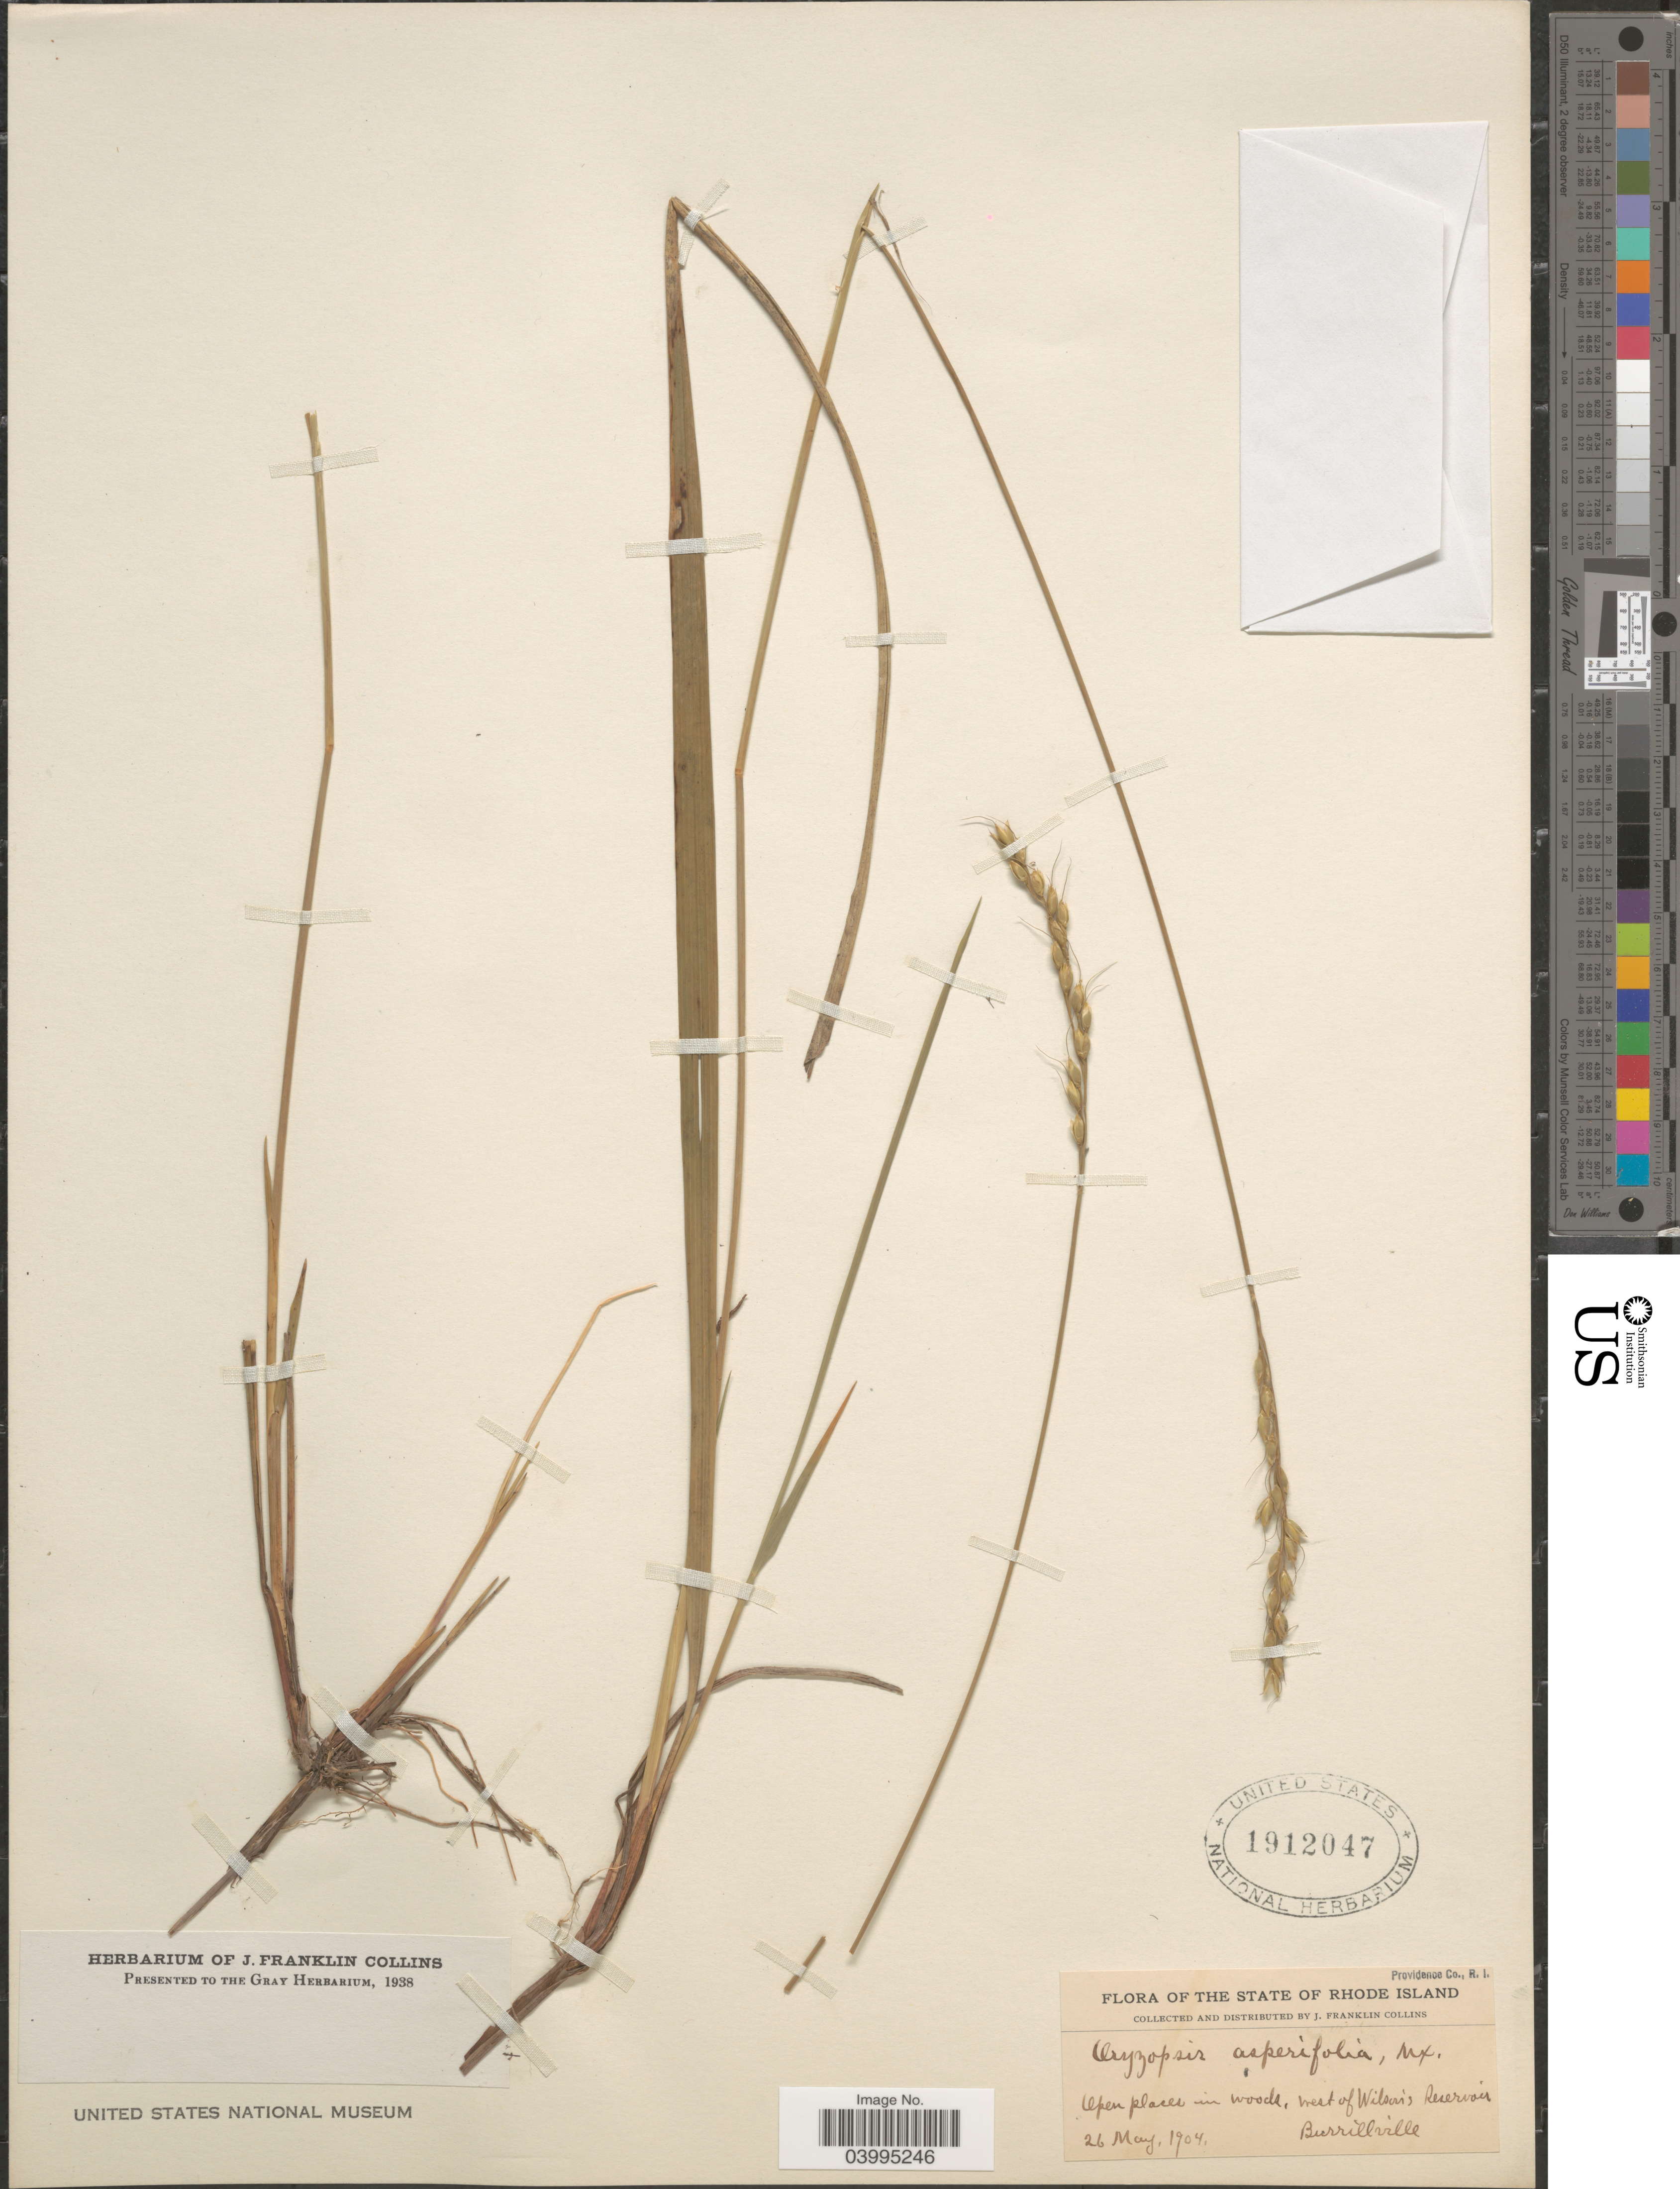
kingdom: Plantae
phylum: Tracheophyta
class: Liliopsida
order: Poales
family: Poaceae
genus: Oryzopsis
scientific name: Oryzopsis asperifolia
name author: Michx.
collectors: J. Collins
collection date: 1904-05-26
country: United States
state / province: Rhode Island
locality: Providence Co. Open places in woods, west of Wilson's Reservoir. Burrillville.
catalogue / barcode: US 1912047